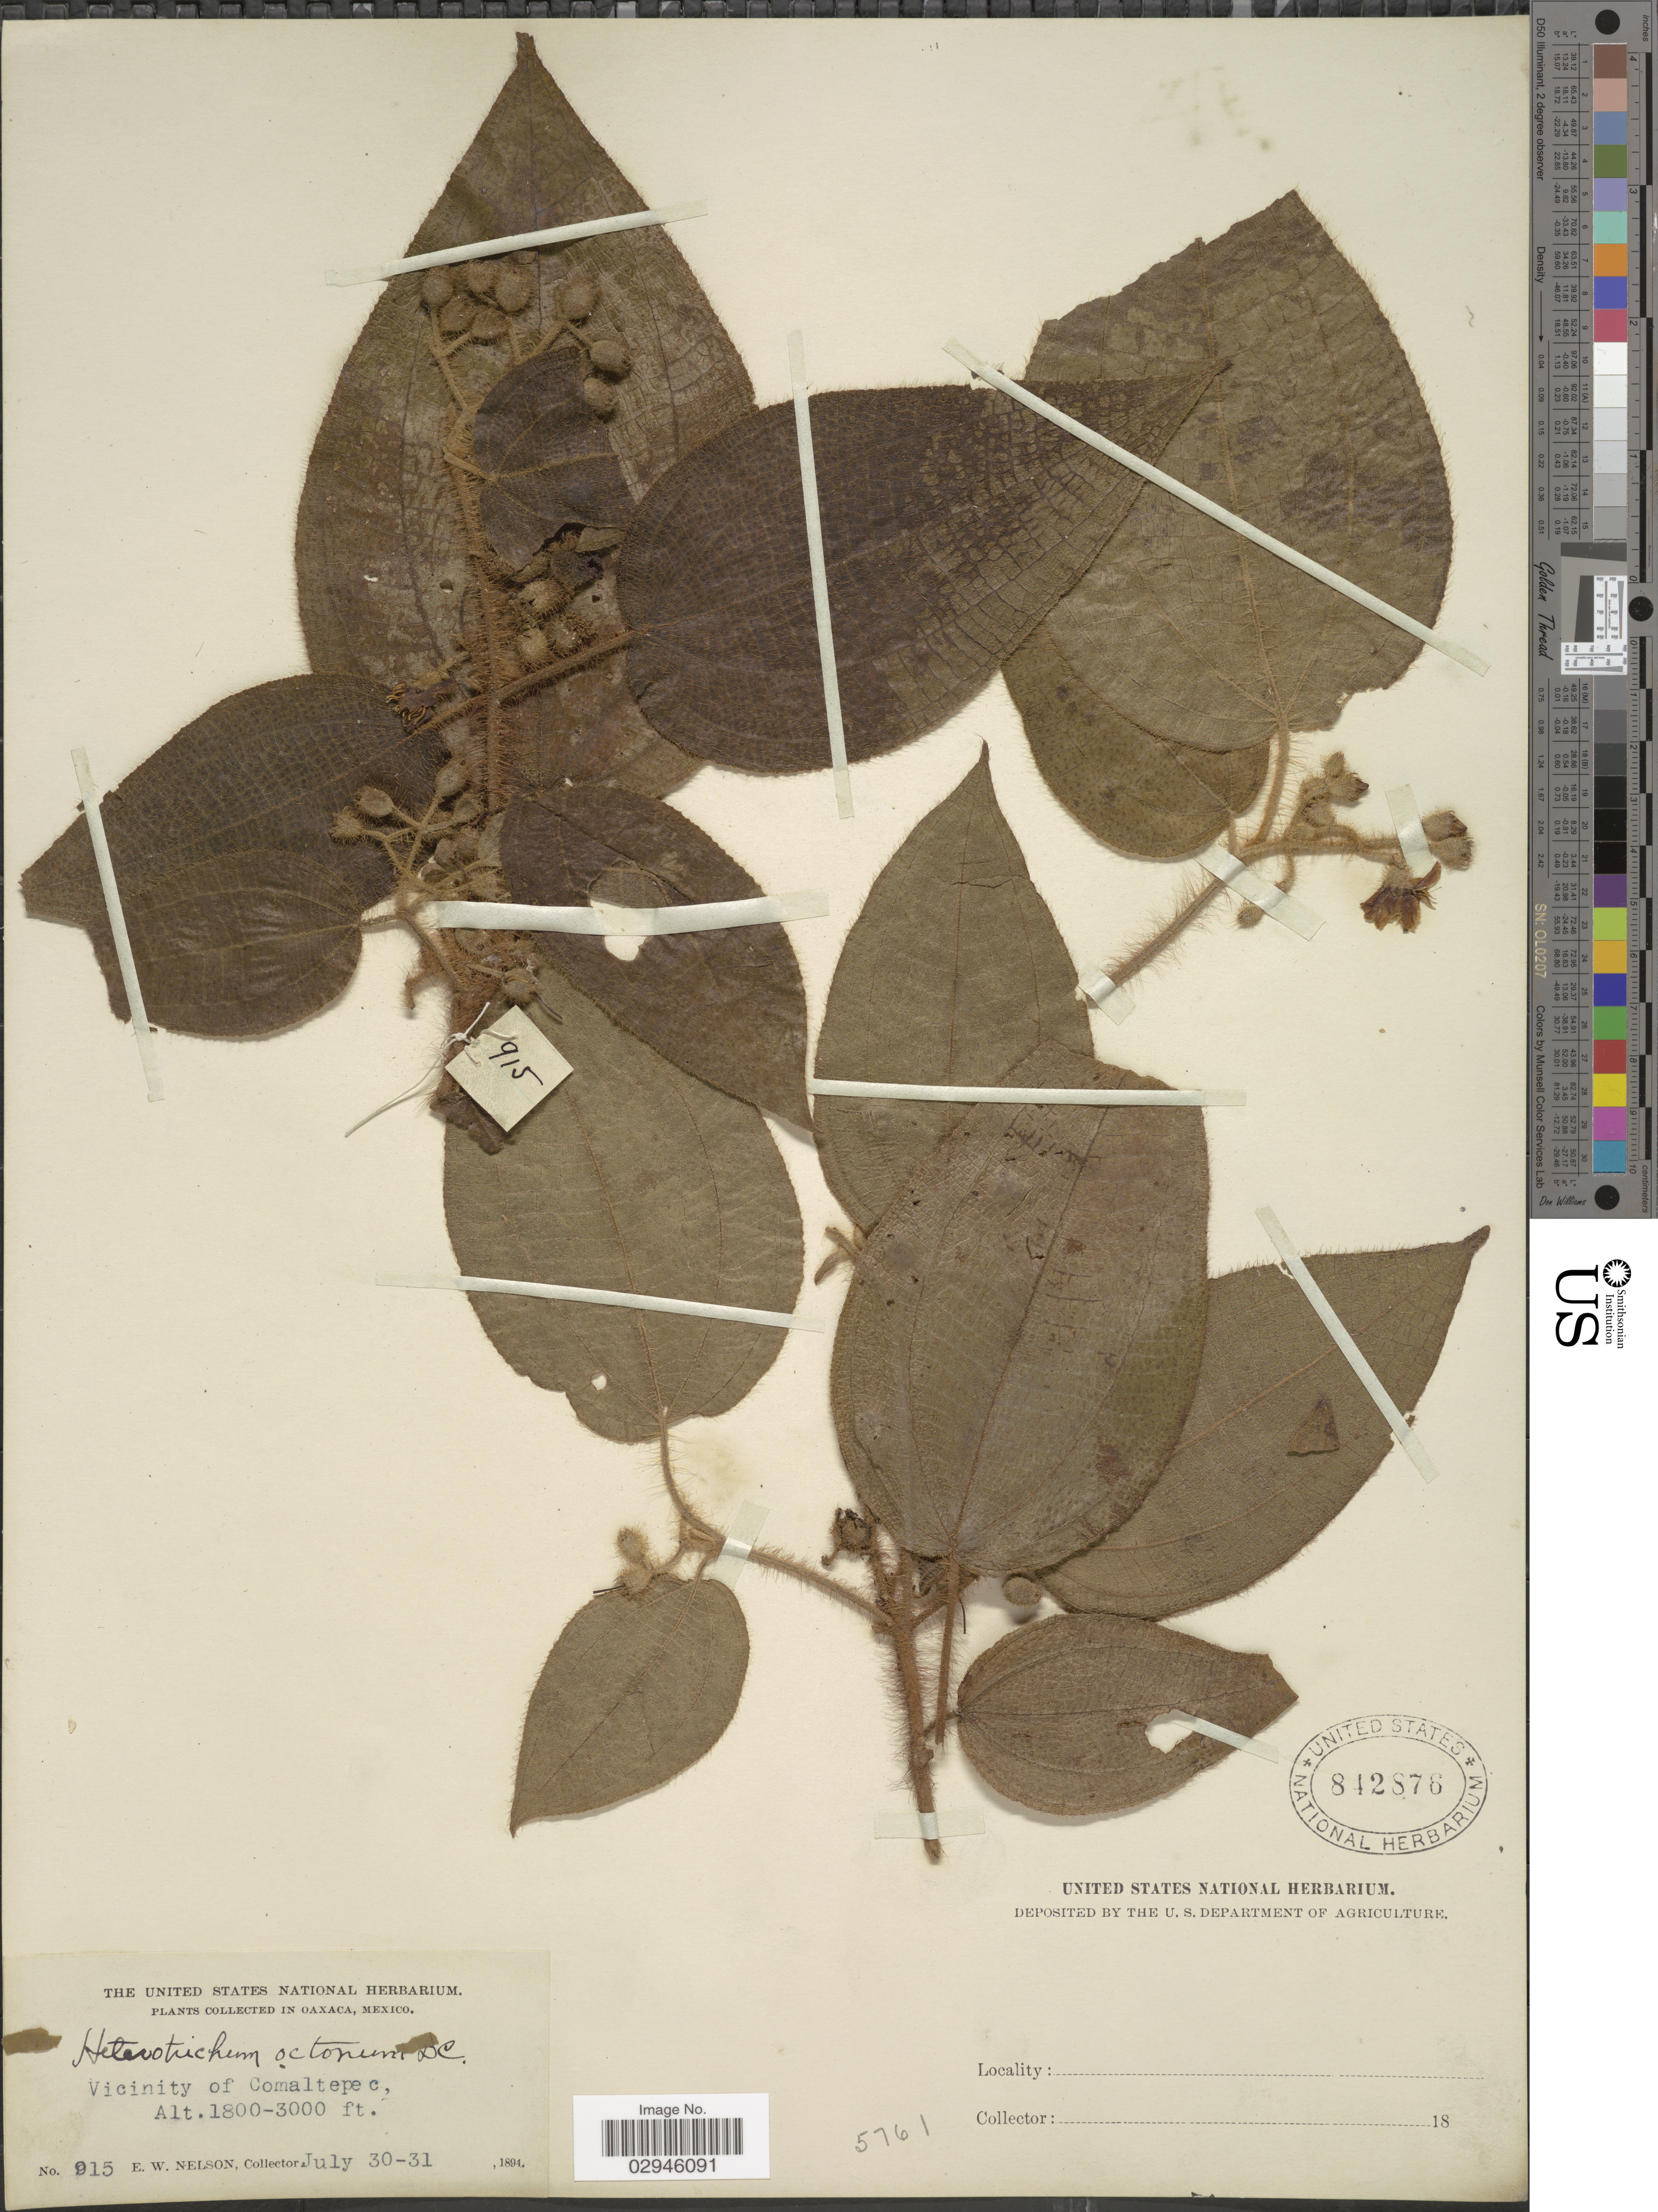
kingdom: Plantae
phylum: Tracheophyta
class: Magnoliopsida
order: Myrtales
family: Melastomataceae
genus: Heterotrichum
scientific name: Heterotrichum octonum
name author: (Bonpl.) DC.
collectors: E. W. Nelson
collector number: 915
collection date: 1894-07-30/1894-07-31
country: Mexico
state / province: Oaxaca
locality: Vicinity of Comaltepec.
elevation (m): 549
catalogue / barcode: US 842876